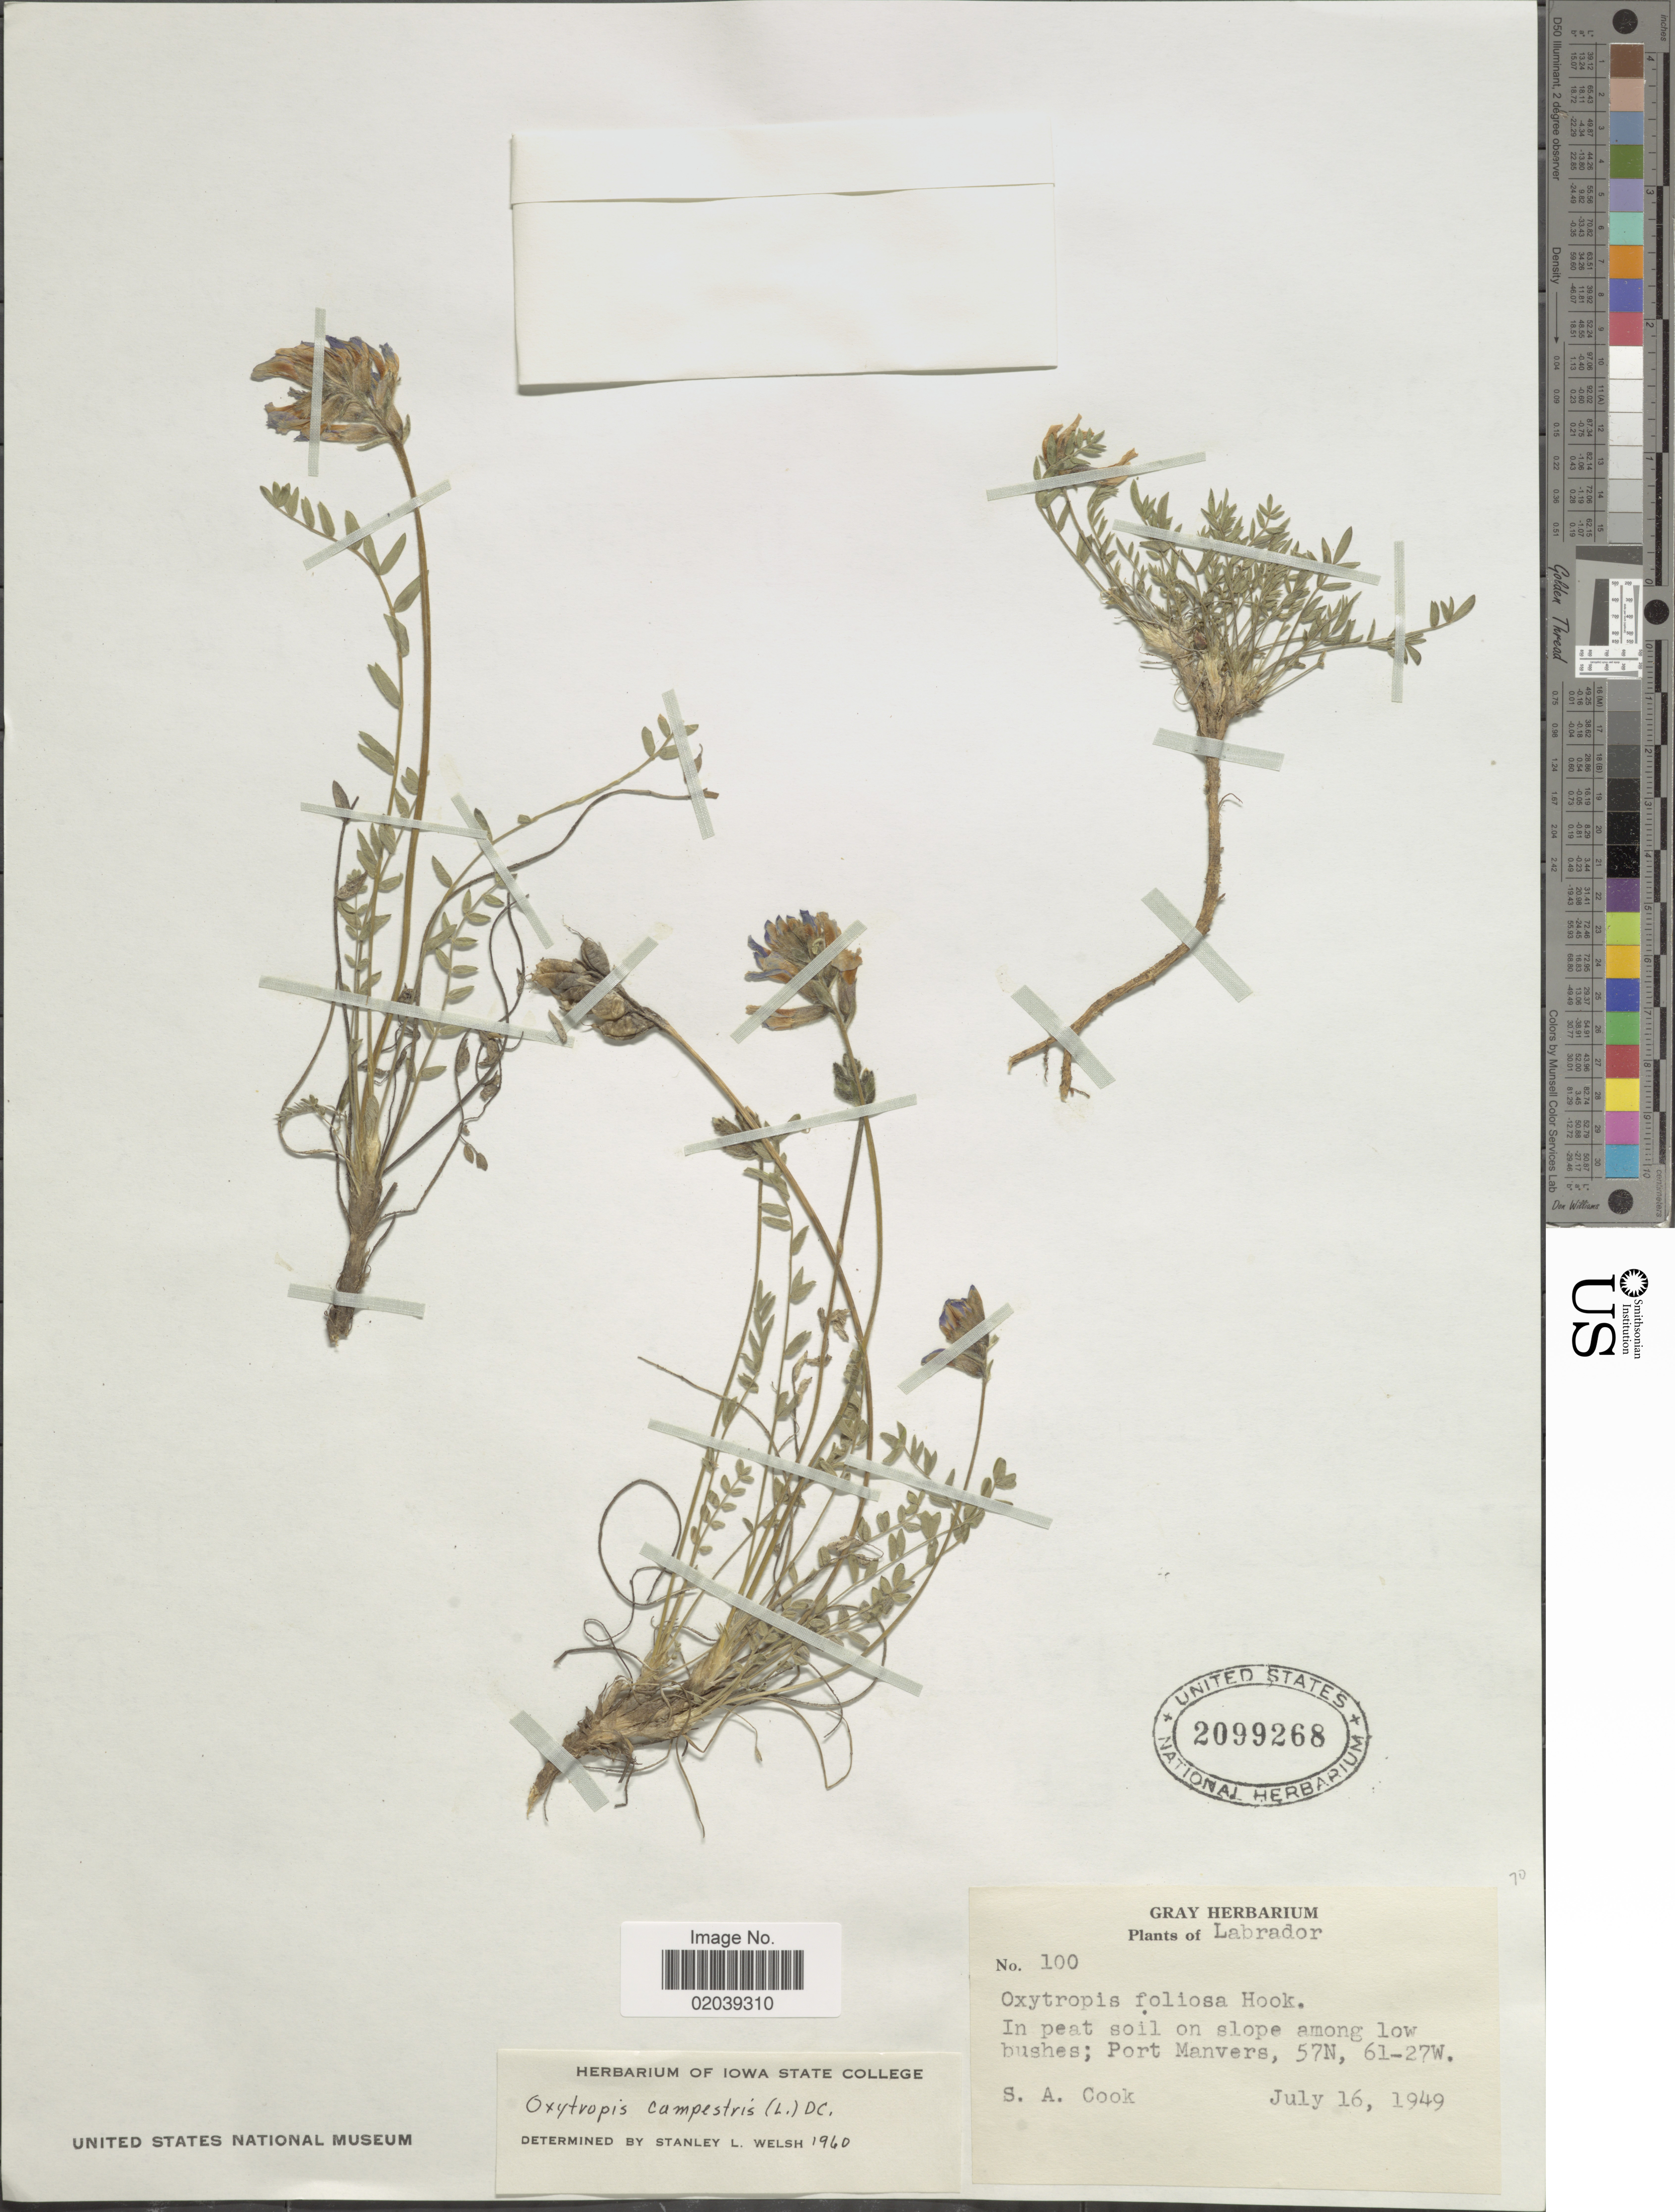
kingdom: Plantae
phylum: Tracheophyta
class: Magnoliopsida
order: Fabales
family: Fabaceae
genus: Oxytropis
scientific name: Oxytropis campestris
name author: (L.) DC.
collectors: S. A. Cook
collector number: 100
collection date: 1949-07-16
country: Canada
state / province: Newfoundland and Labrador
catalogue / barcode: US 2099268